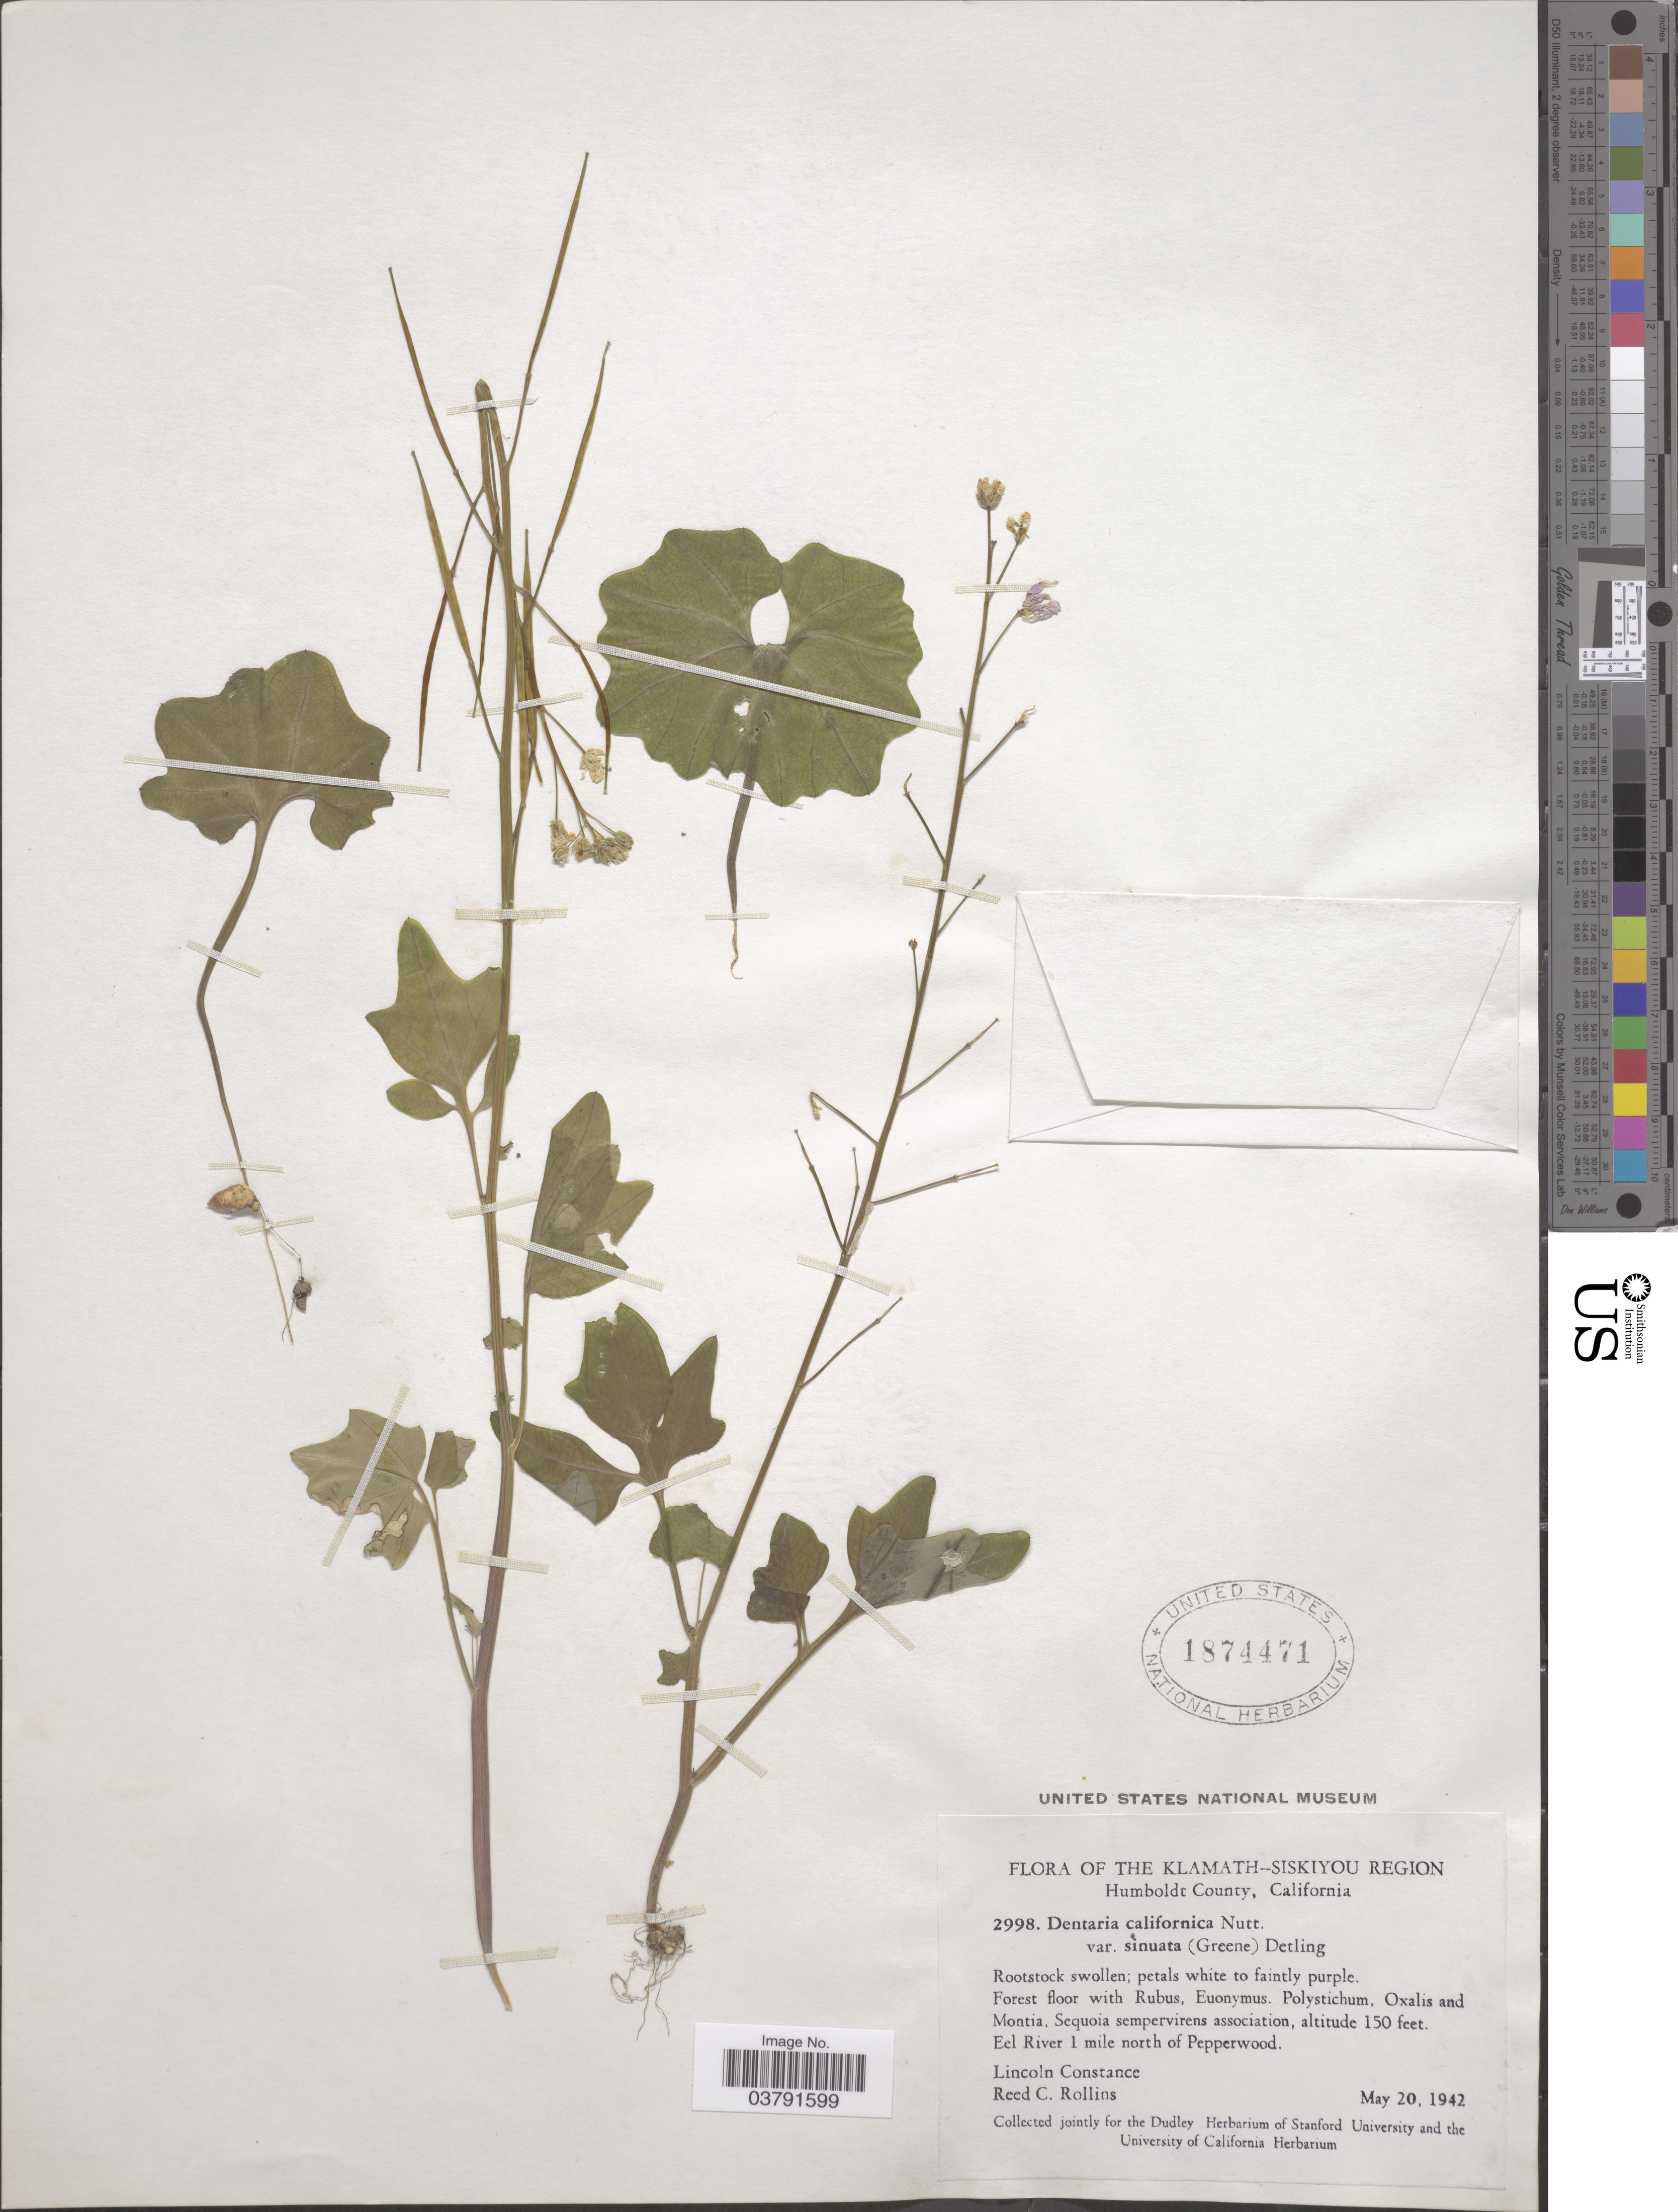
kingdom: Plantae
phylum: Tracheophyta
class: Magnoliopsida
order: Brassicales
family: Brassicaceae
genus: Dentaria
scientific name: Dentaria californica var. sinuata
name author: (Greene) Detling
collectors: L. Constance & R. C. Rollins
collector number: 2998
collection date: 1942-05-20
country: United States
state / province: California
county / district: Humboldt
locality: Klamath-Siskiyou Region. Humboldt County. Eel River 1 mile north of Pepperwood.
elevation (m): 46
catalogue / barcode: US 1874471